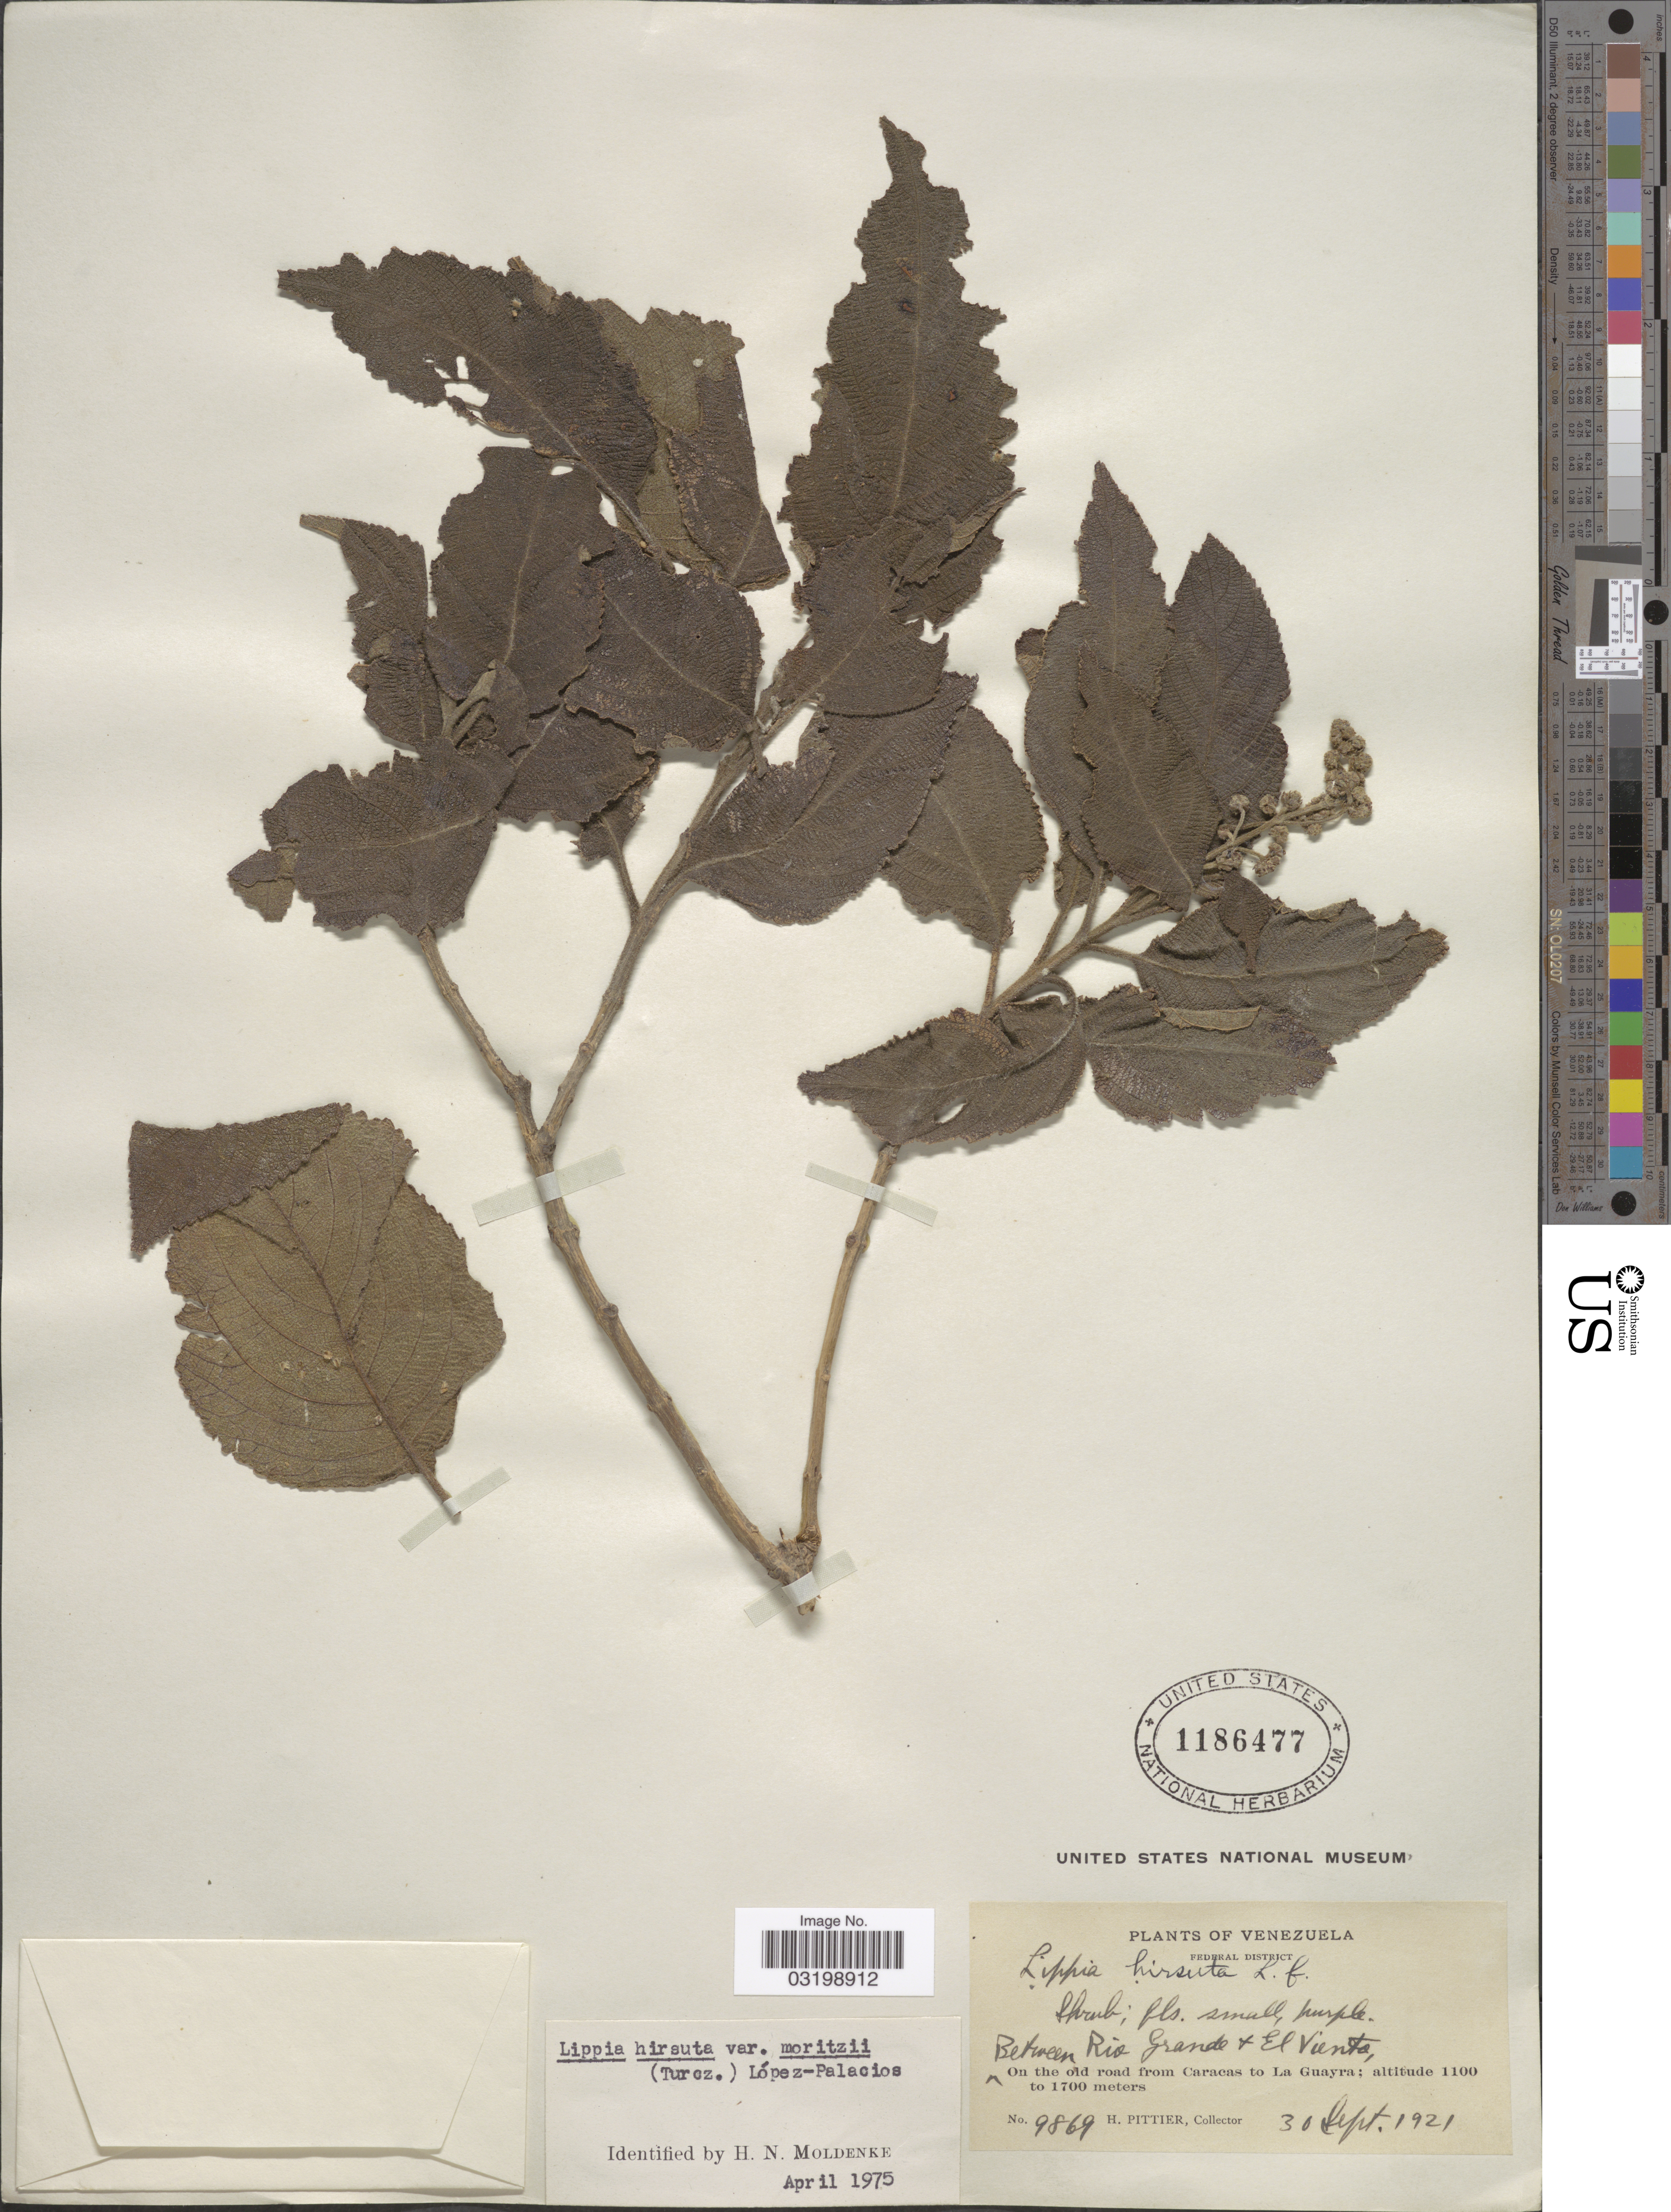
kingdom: Plantae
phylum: Tracheophyta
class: Magnoliopsida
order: Lamiales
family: Verbenaceae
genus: Lippia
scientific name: Lippia hirsuta var. moritzii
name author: L.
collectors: H. F. Pittier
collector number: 9869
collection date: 1921-09-30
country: Venezuela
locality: Federal District. Between Rio Grande & El Viento, on the old road from Caracas to La Guayra.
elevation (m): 1100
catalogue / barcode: US 1186477